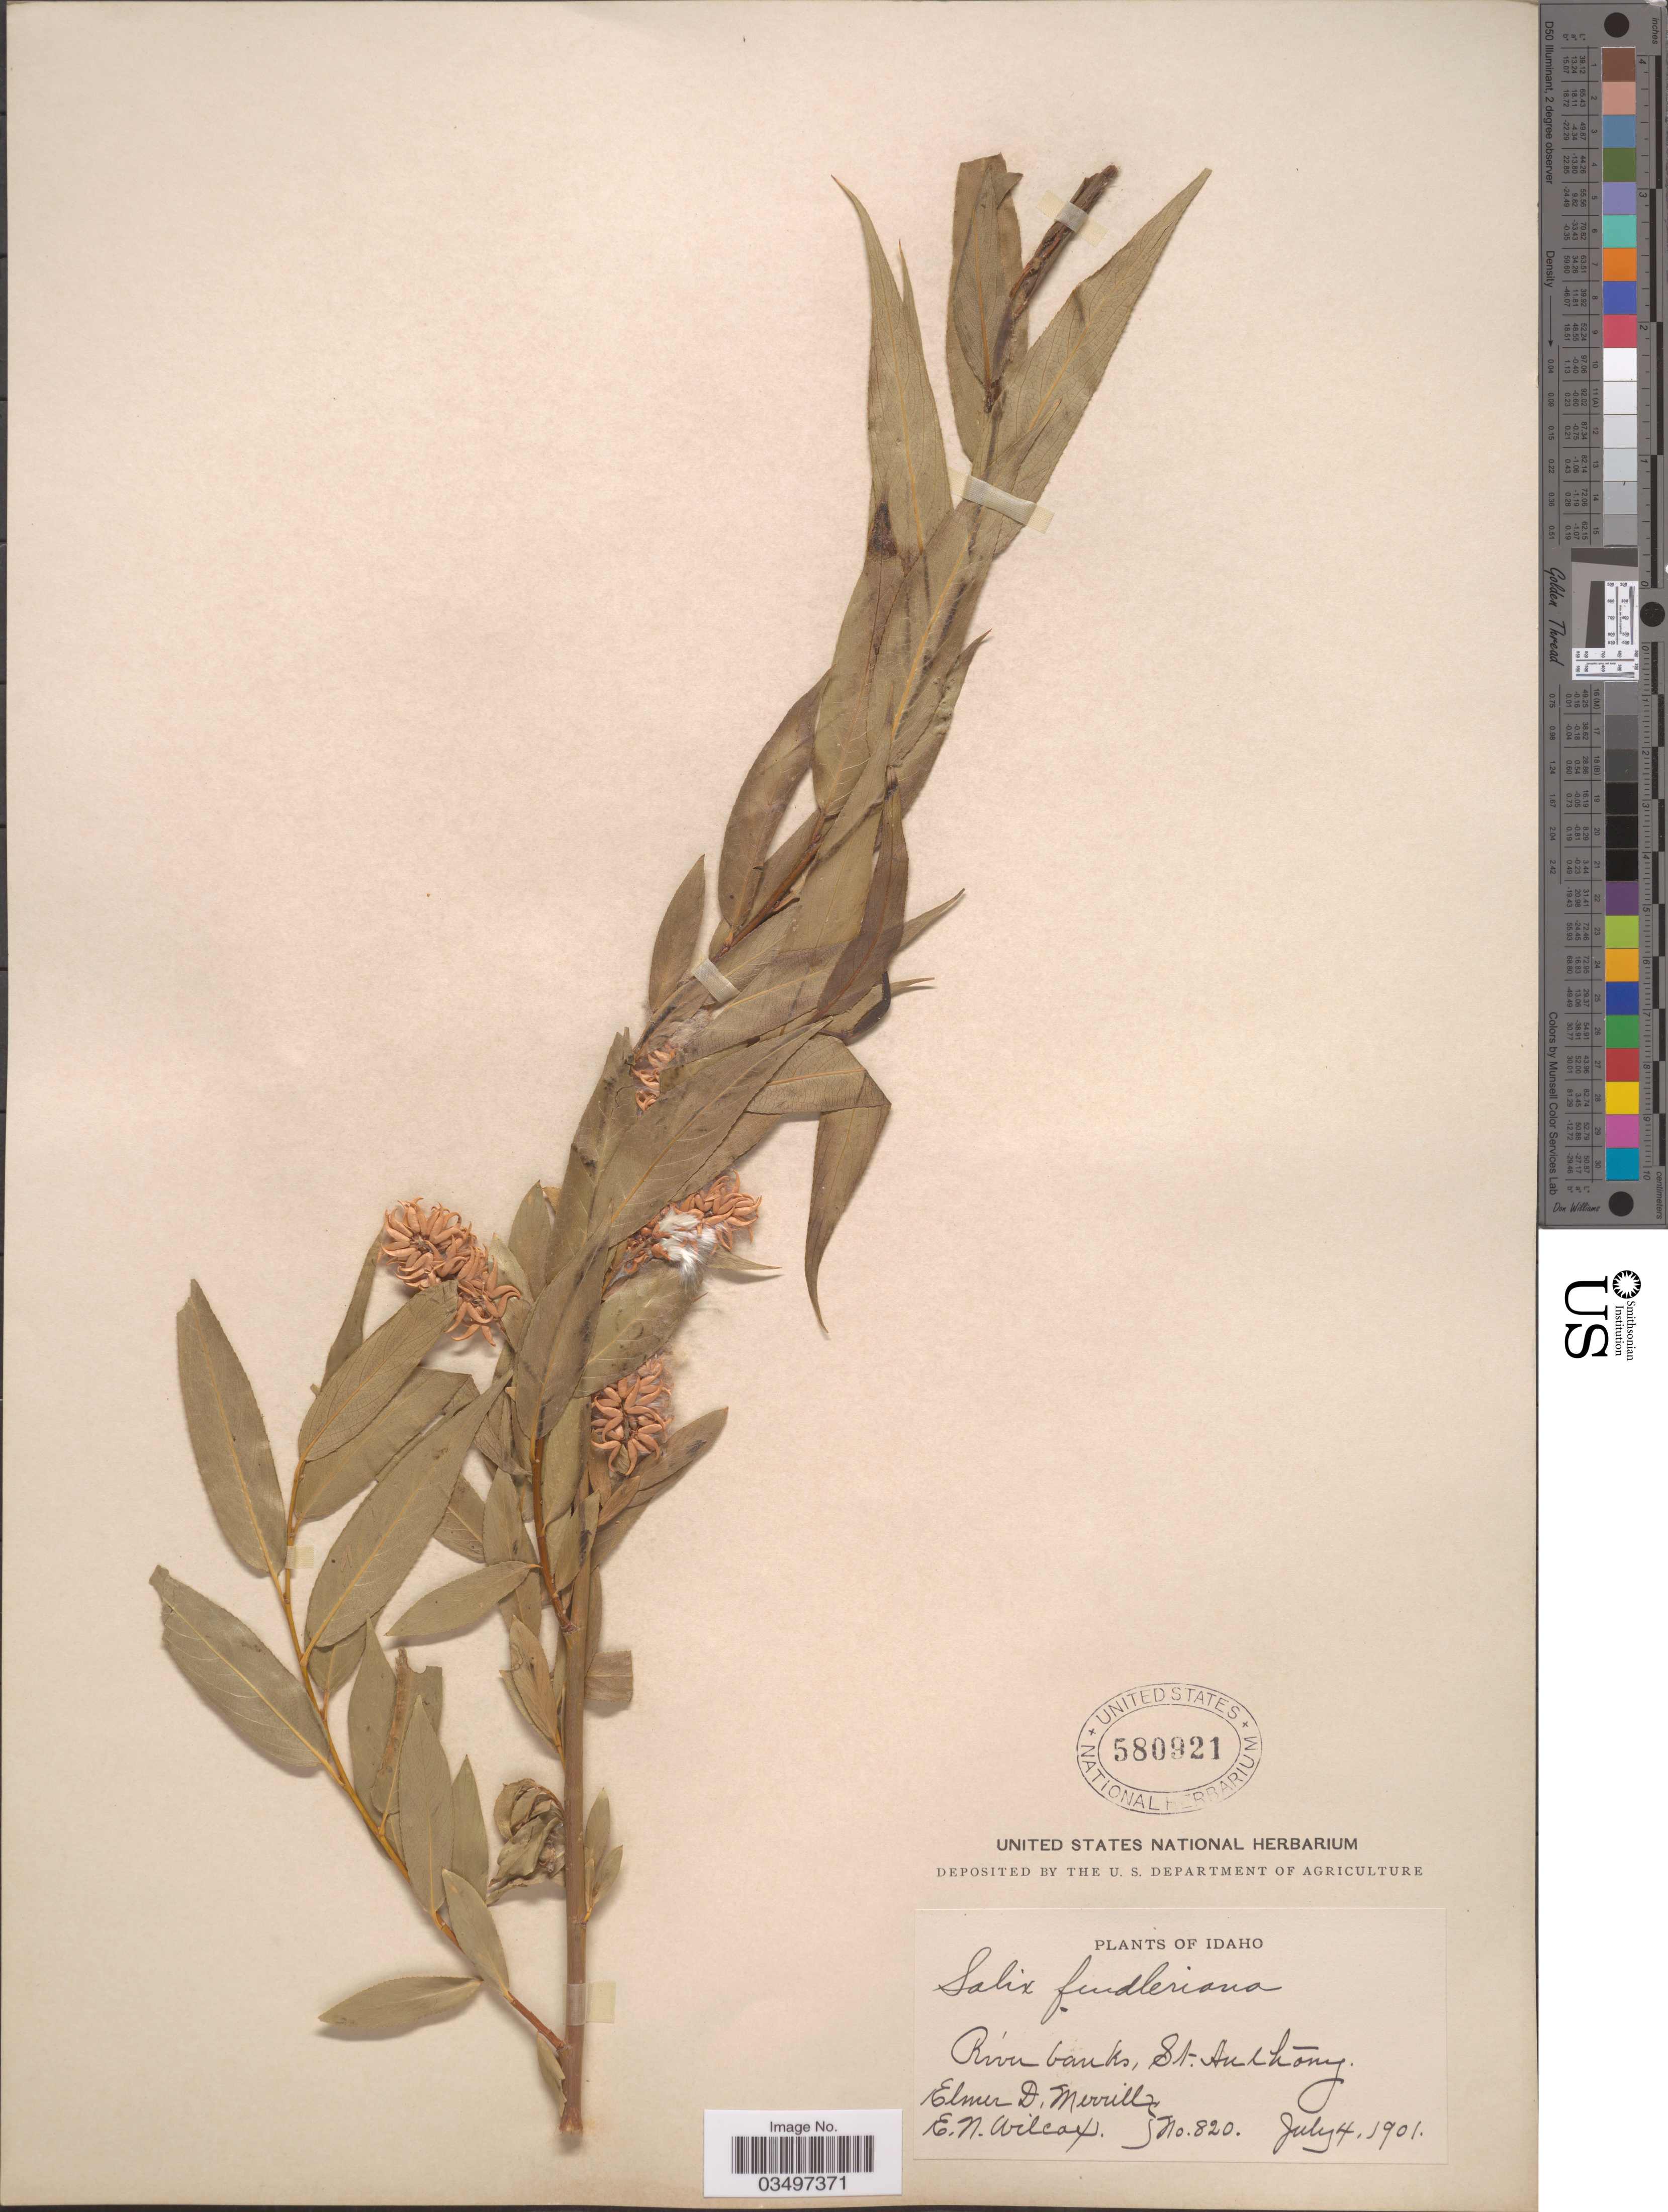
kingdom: Plantae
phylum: Tracheophyta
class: Magnoliopsida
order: Malpighiales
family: Salicaceae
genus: Salix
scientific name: Salix fendleriana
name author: Andersson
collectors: E. D. Merrill & E. Wilcox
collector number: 820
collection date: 1901-07-04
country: United States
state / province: Idaho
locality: River banks, St. Anthony.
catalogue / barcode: US 580921